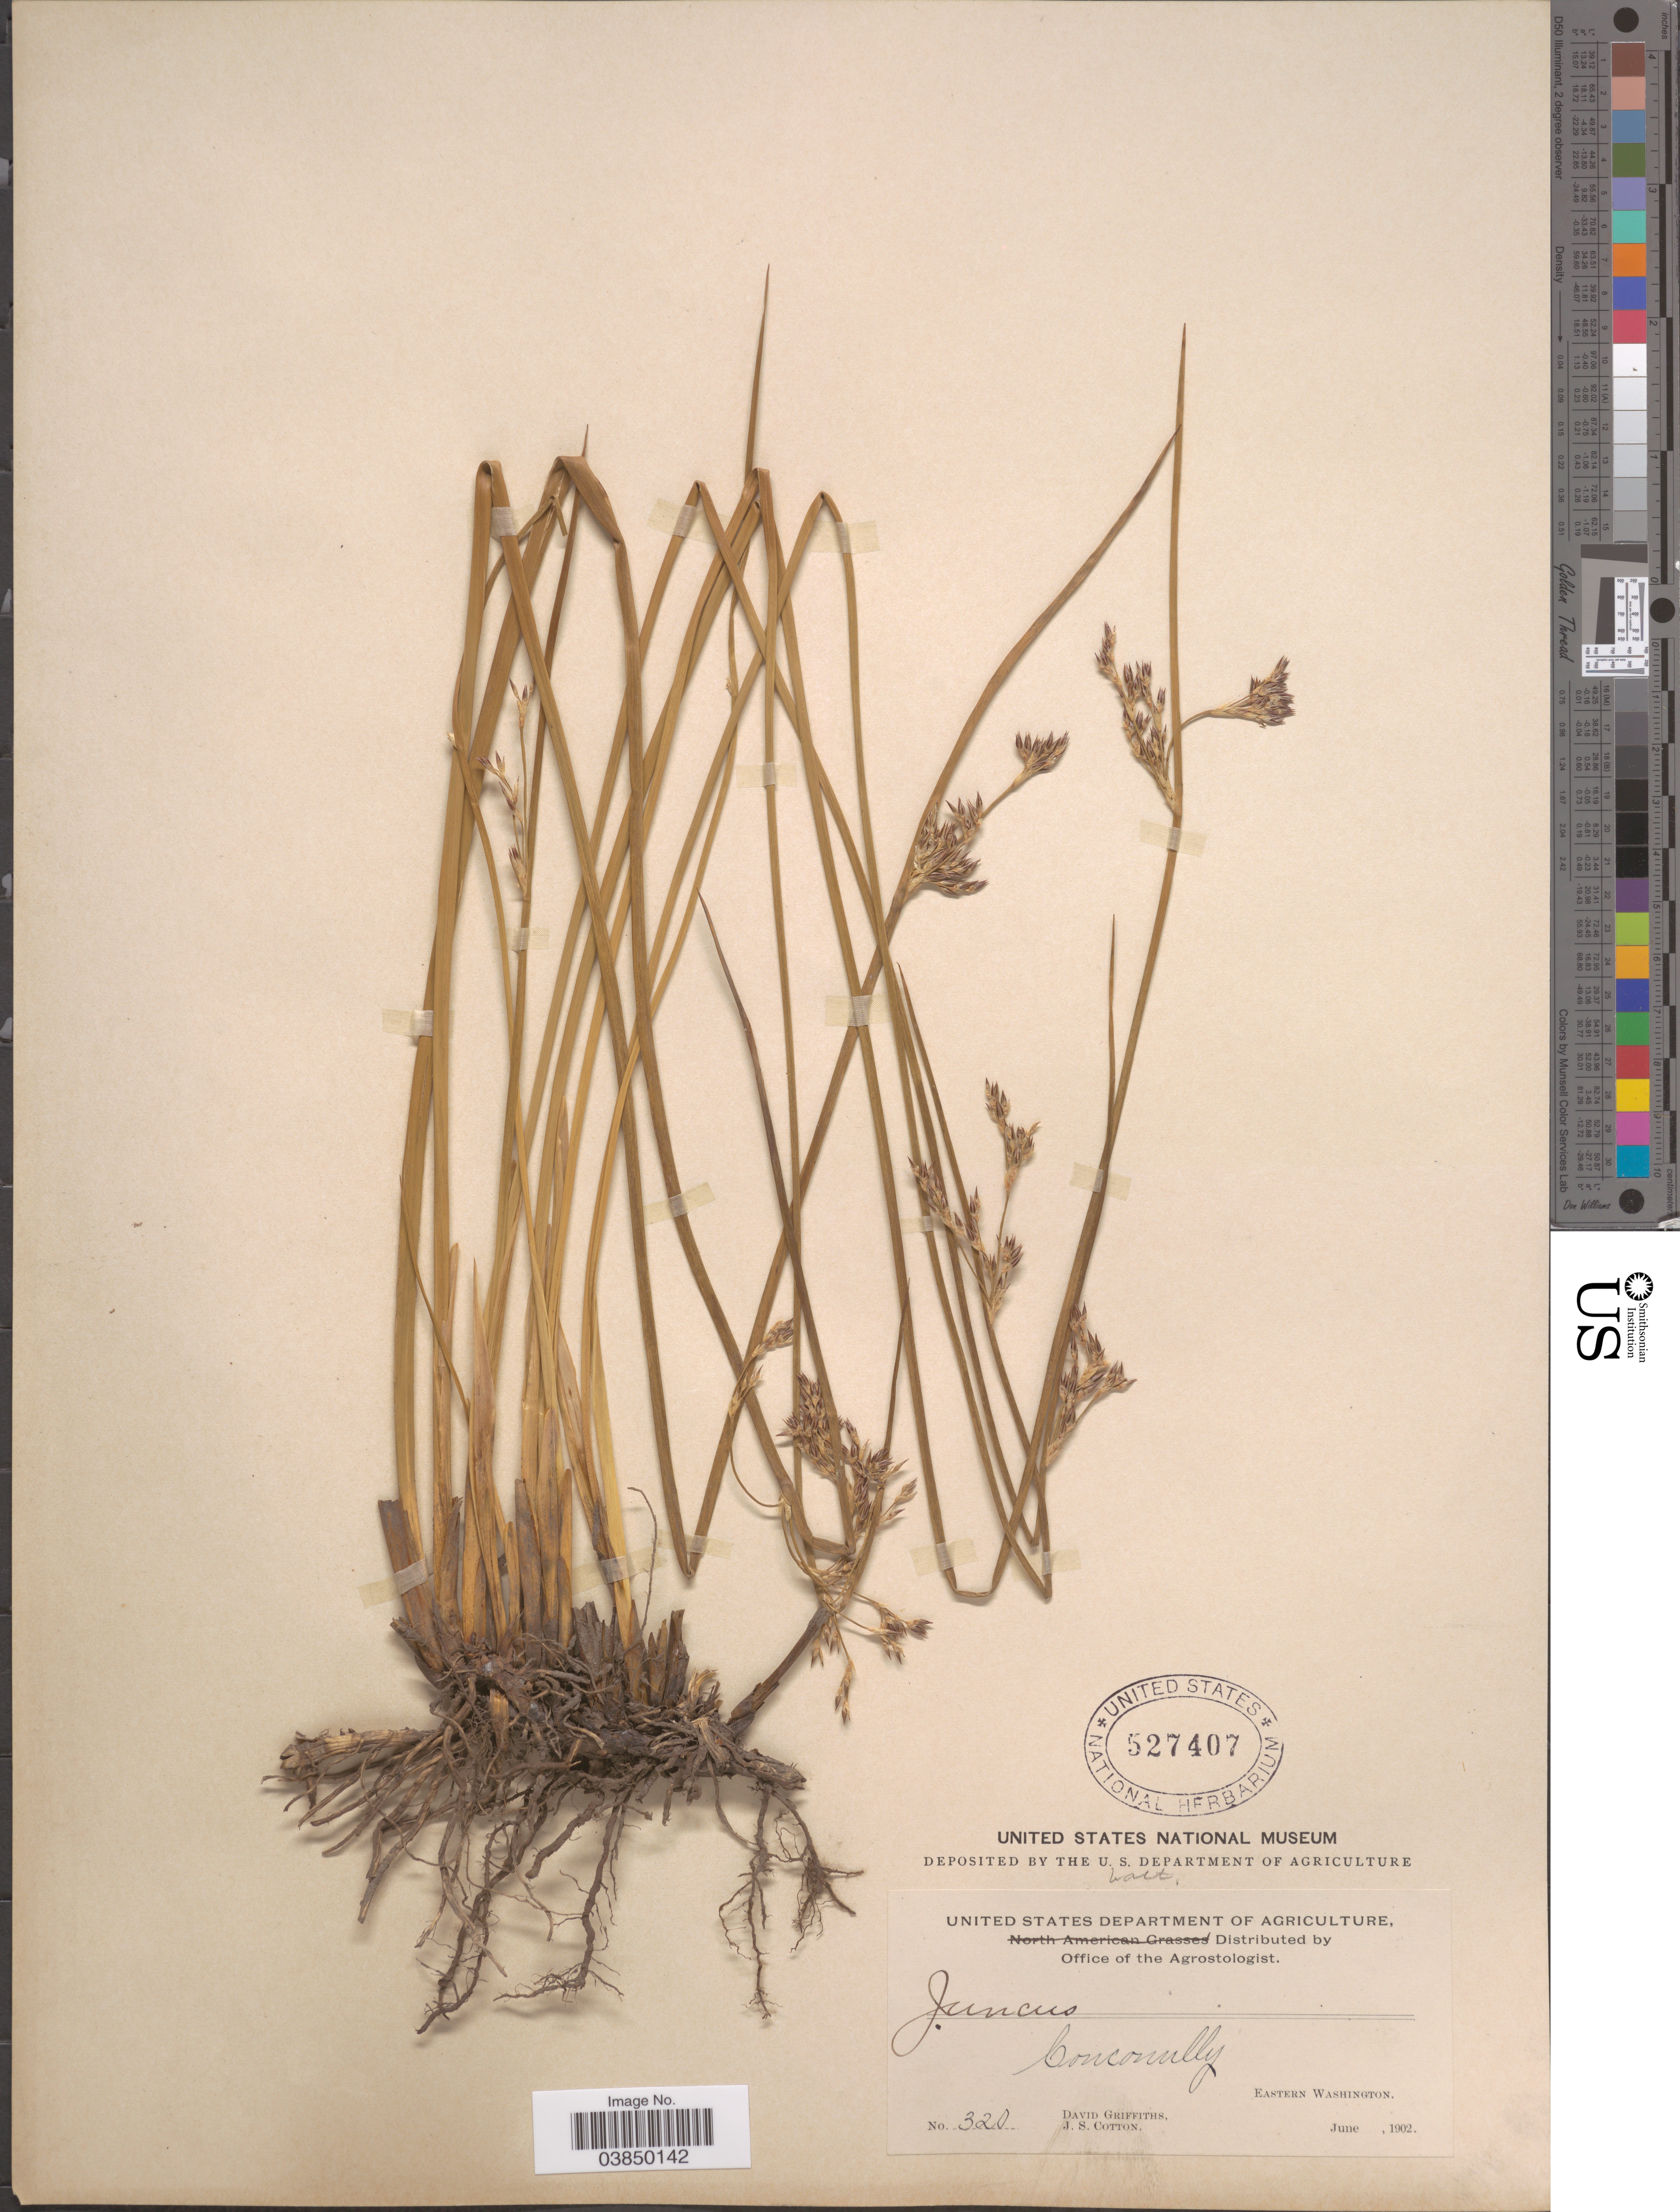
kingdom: Plantae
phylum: Tracheophyta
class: Liliopsida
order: Poales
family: Juncaceae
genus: Juncus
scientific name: Juncus balticus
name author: Willd.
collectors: D. Griffiths & J. S. Cotton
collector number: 320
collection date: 1902-06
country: United States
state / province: Washington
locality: Conconully. Eastern Washington.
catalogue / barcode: US 527407